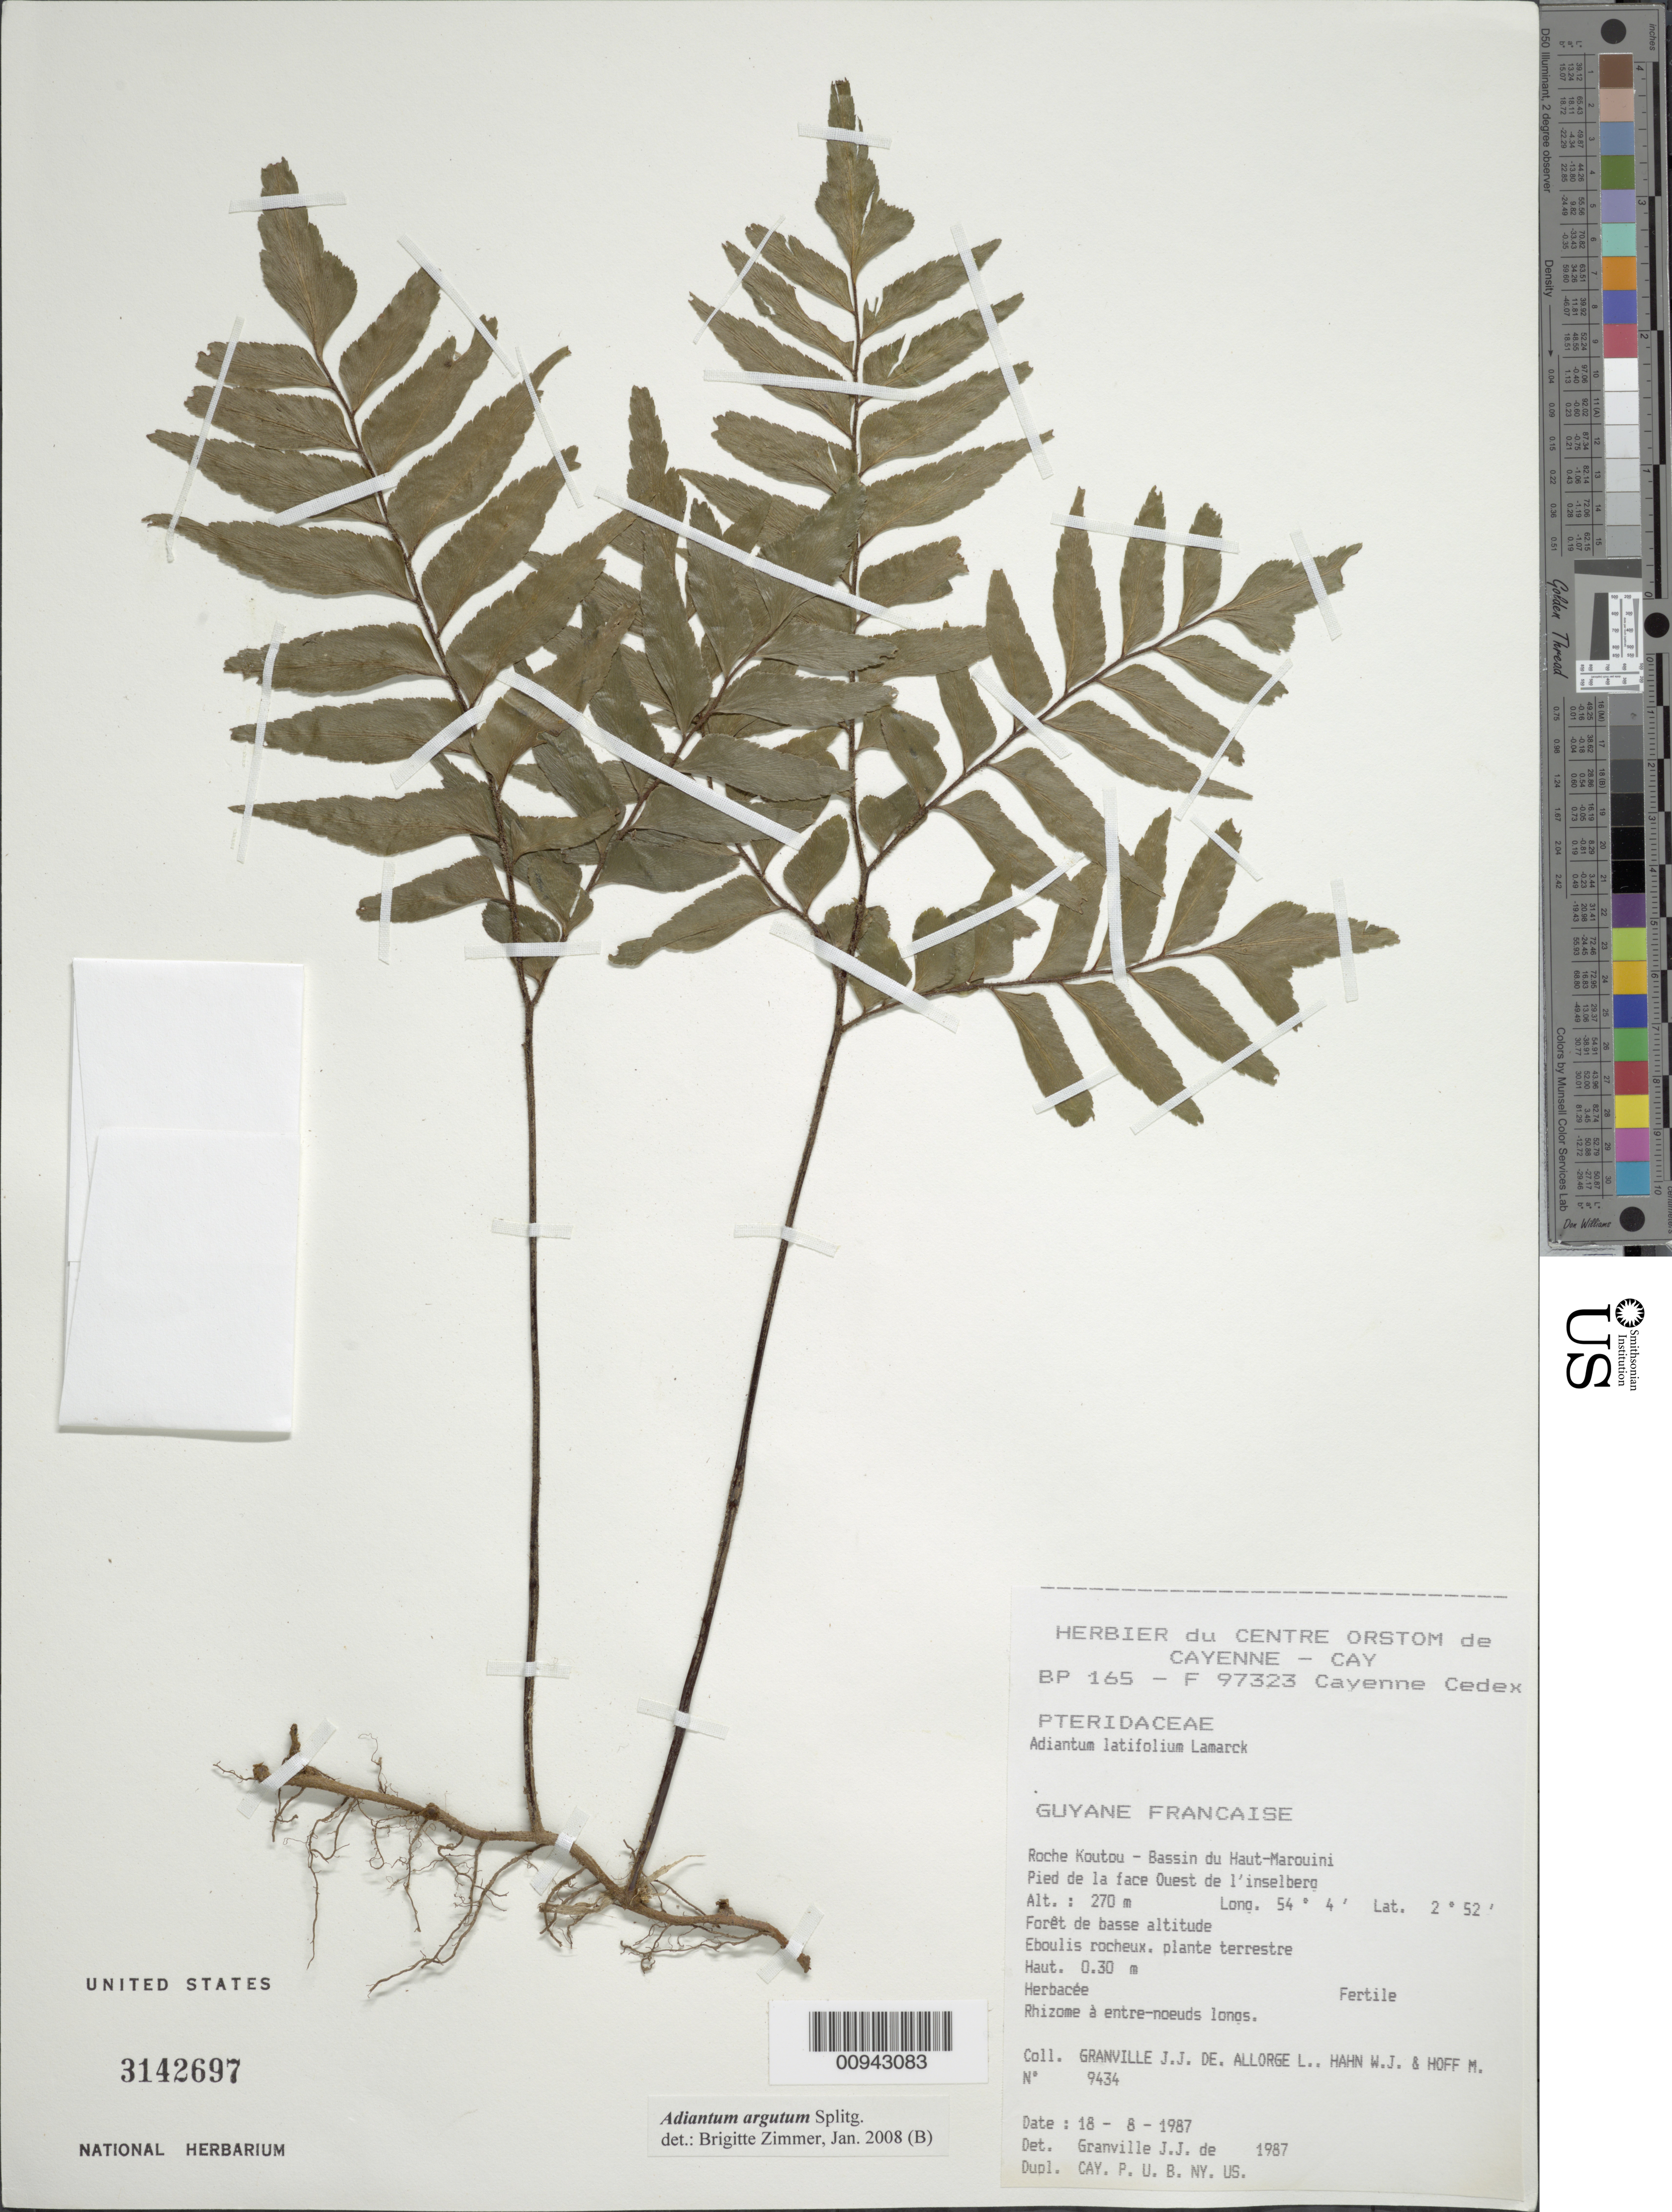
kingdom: Plantae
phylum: Tracheophyta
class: Polypodiopsida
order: Polypodiales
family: Pteridaceae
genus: Adiantum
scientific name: Adiantum argutum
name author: Splitg.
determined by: Zimmer, B.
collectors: J.-J. de Granville, L. Allorge, W. J. Hahn & M. Hoff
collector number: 9434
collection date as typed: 18-Aug-87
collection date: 1987-08-18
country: French Guiana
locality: Roche Koutou, Bassin du Haut-Marouini, pied de la face Ouest de l'inselberg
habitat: Foret de basse altitude. Eboulis rocheux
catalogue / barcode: US 3142697